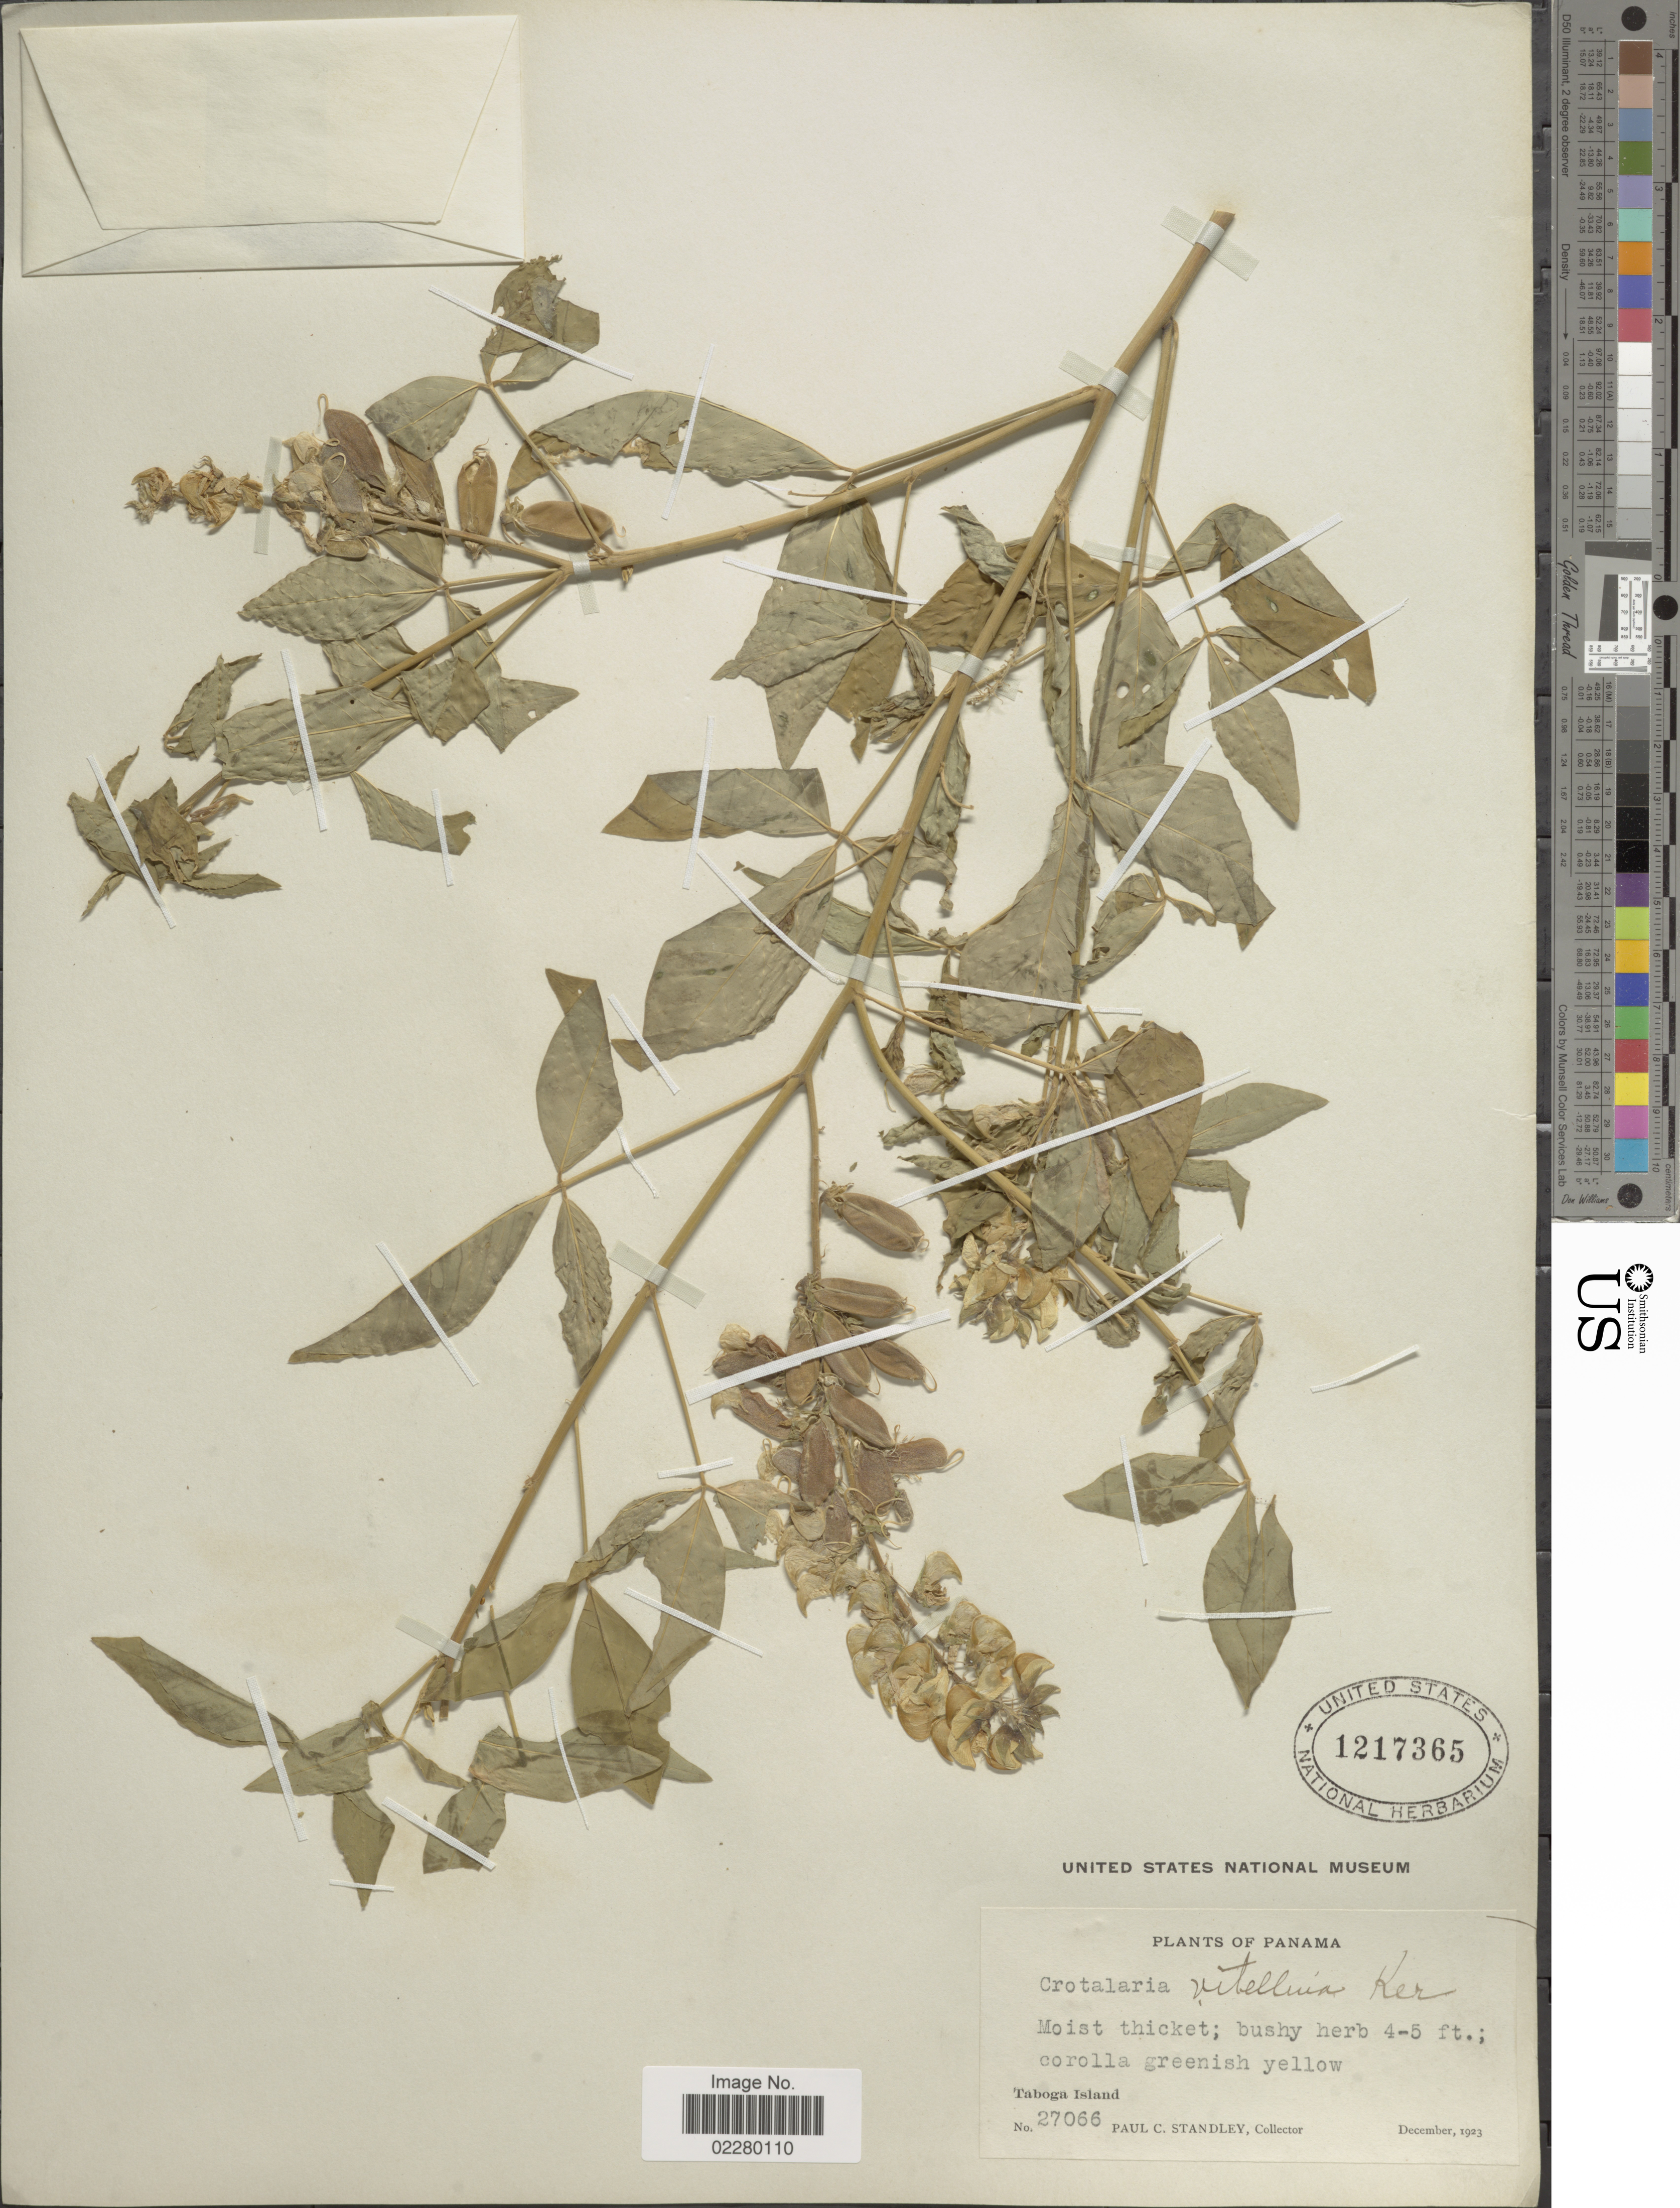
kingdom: Plantae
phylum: Tracheophyta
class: Magnoliopsida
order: Fabales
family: Fabaceae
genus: Crotalaria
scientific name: Crotalaria cajanifolia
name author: Kunth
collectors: P. C. Standley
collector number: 27066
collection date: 1923-12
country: Panama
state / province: Panamá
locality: Taboga Island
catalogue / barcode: US 1217365